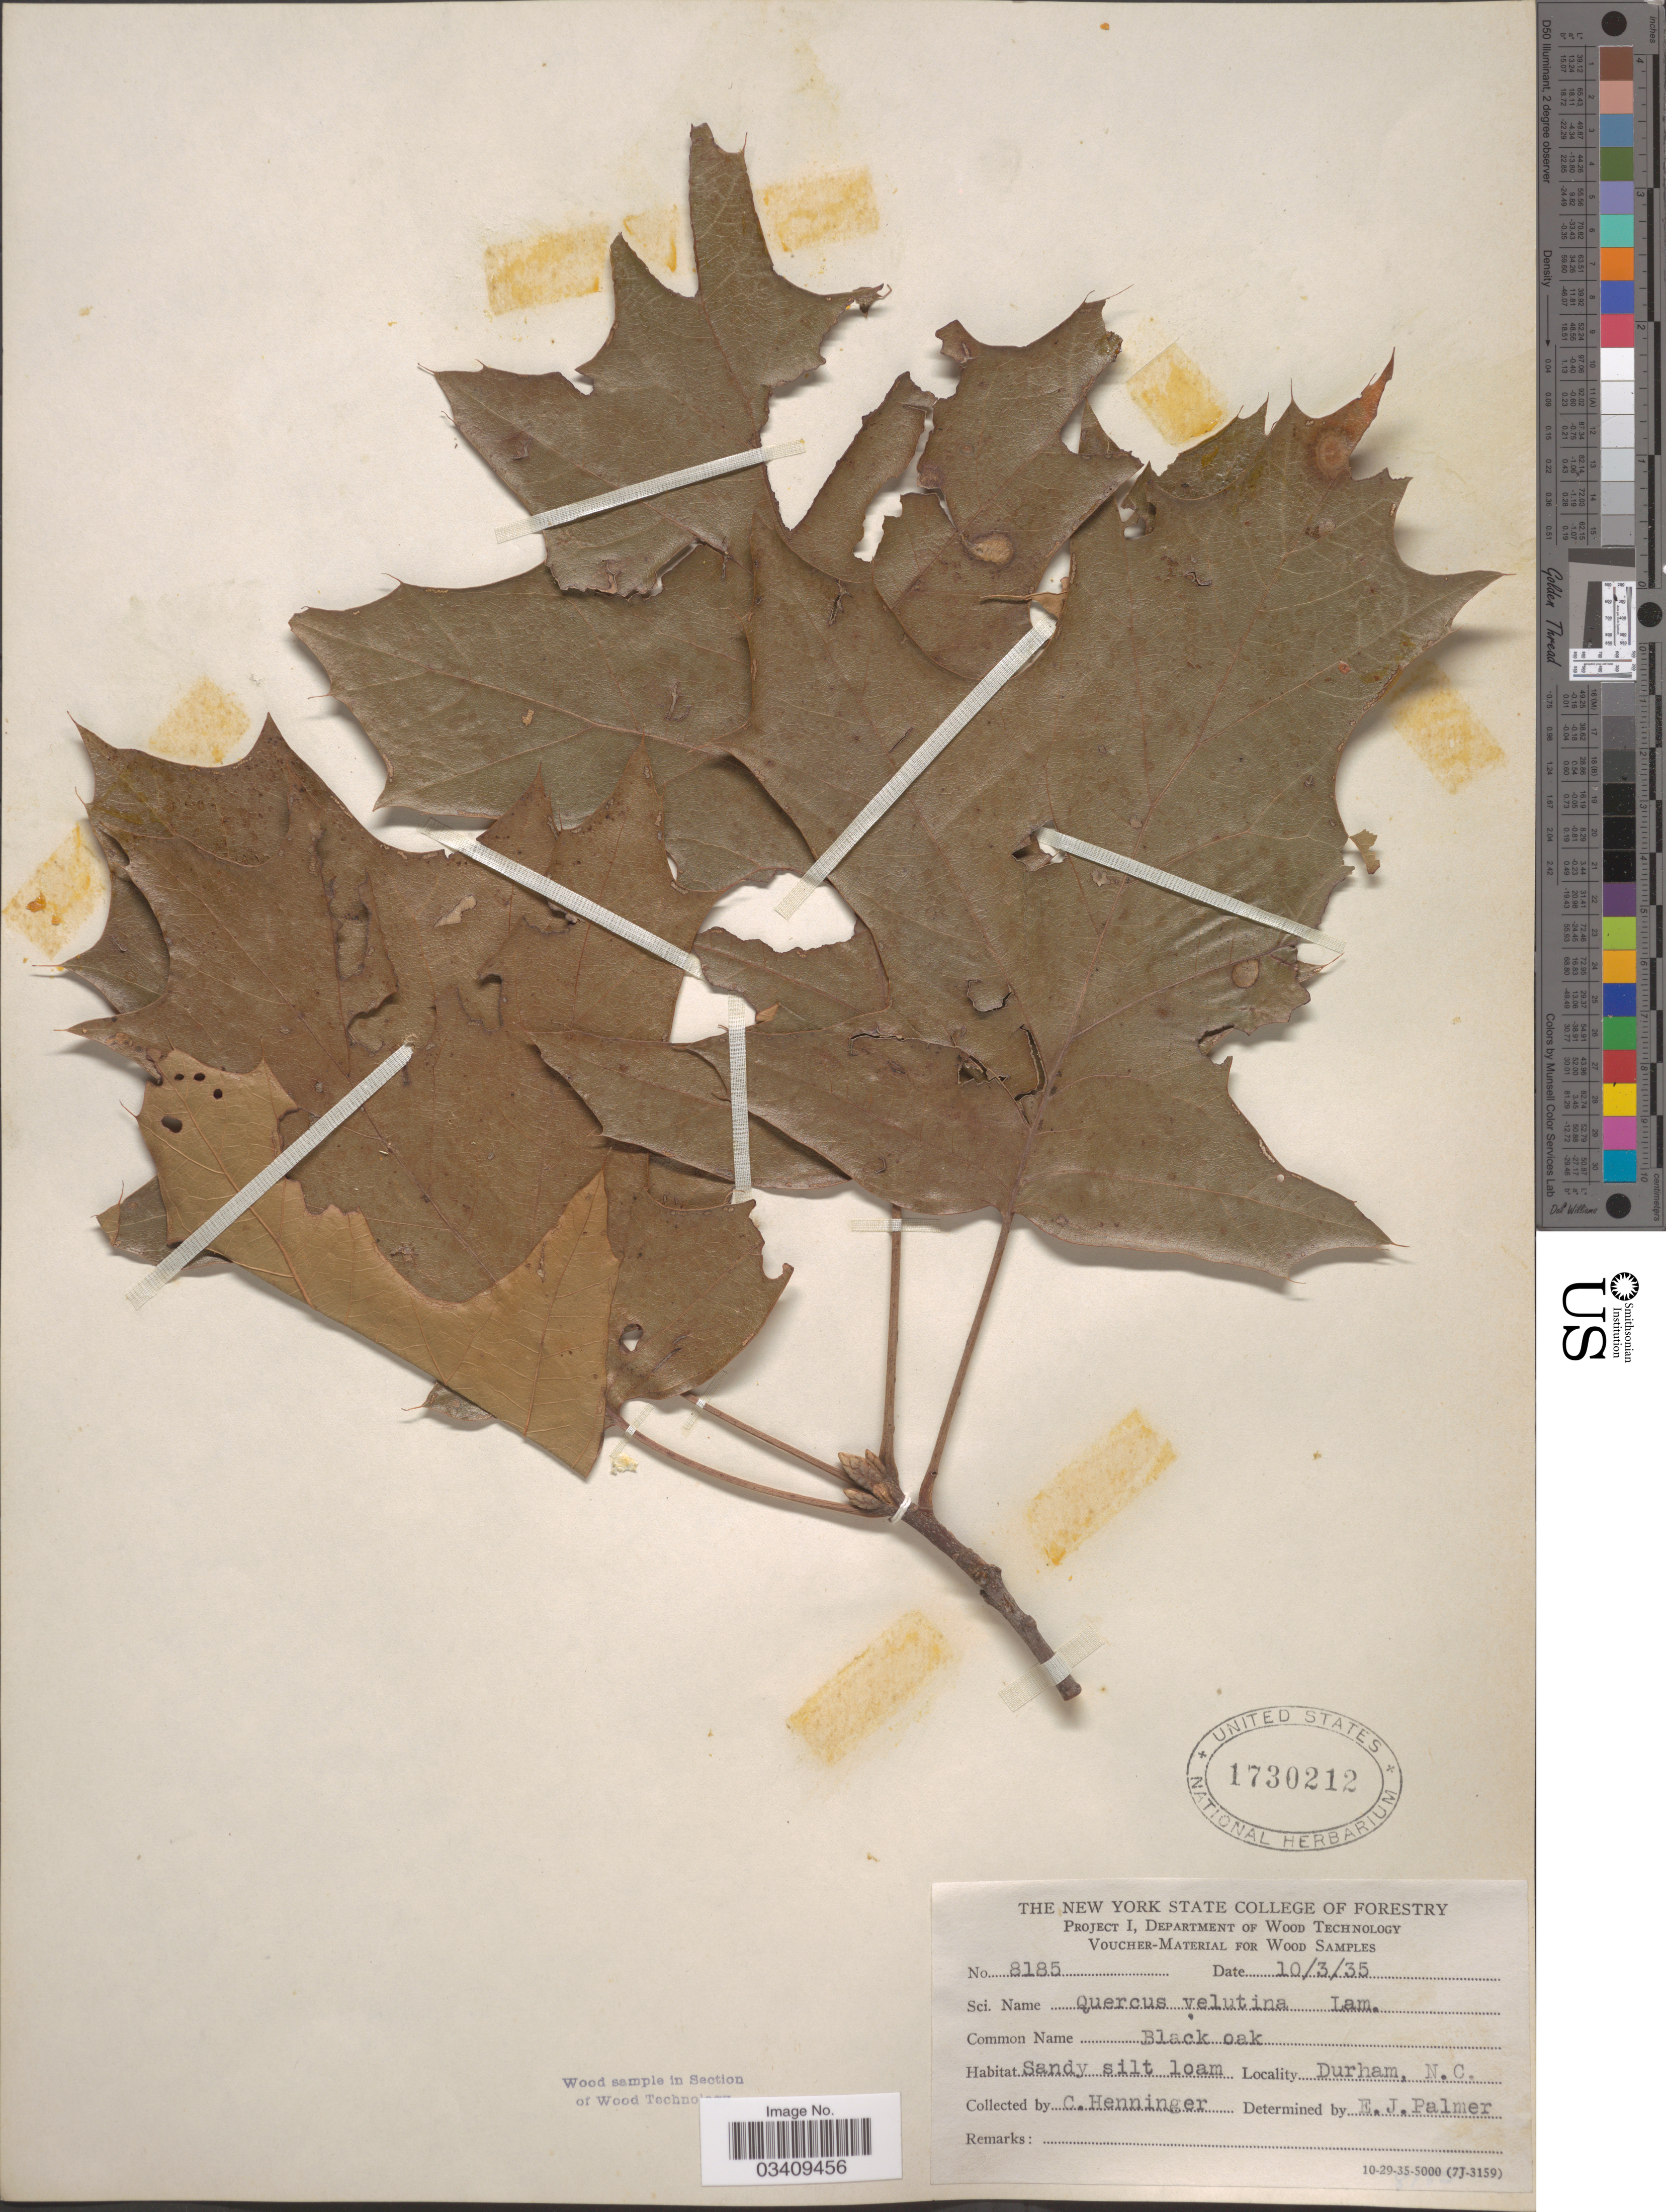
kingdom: Plantae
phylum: Tracheophyta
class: Magnoliopsida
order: Fagales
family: Fagaceae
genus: Quercus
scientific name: Quercus velutina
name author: Lam.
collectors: C. Henninger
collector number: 8185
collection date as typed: Transcribed d/m/y: 3/10/35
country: United States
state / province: North Carolina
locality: Durham.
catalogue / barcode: US 1730212